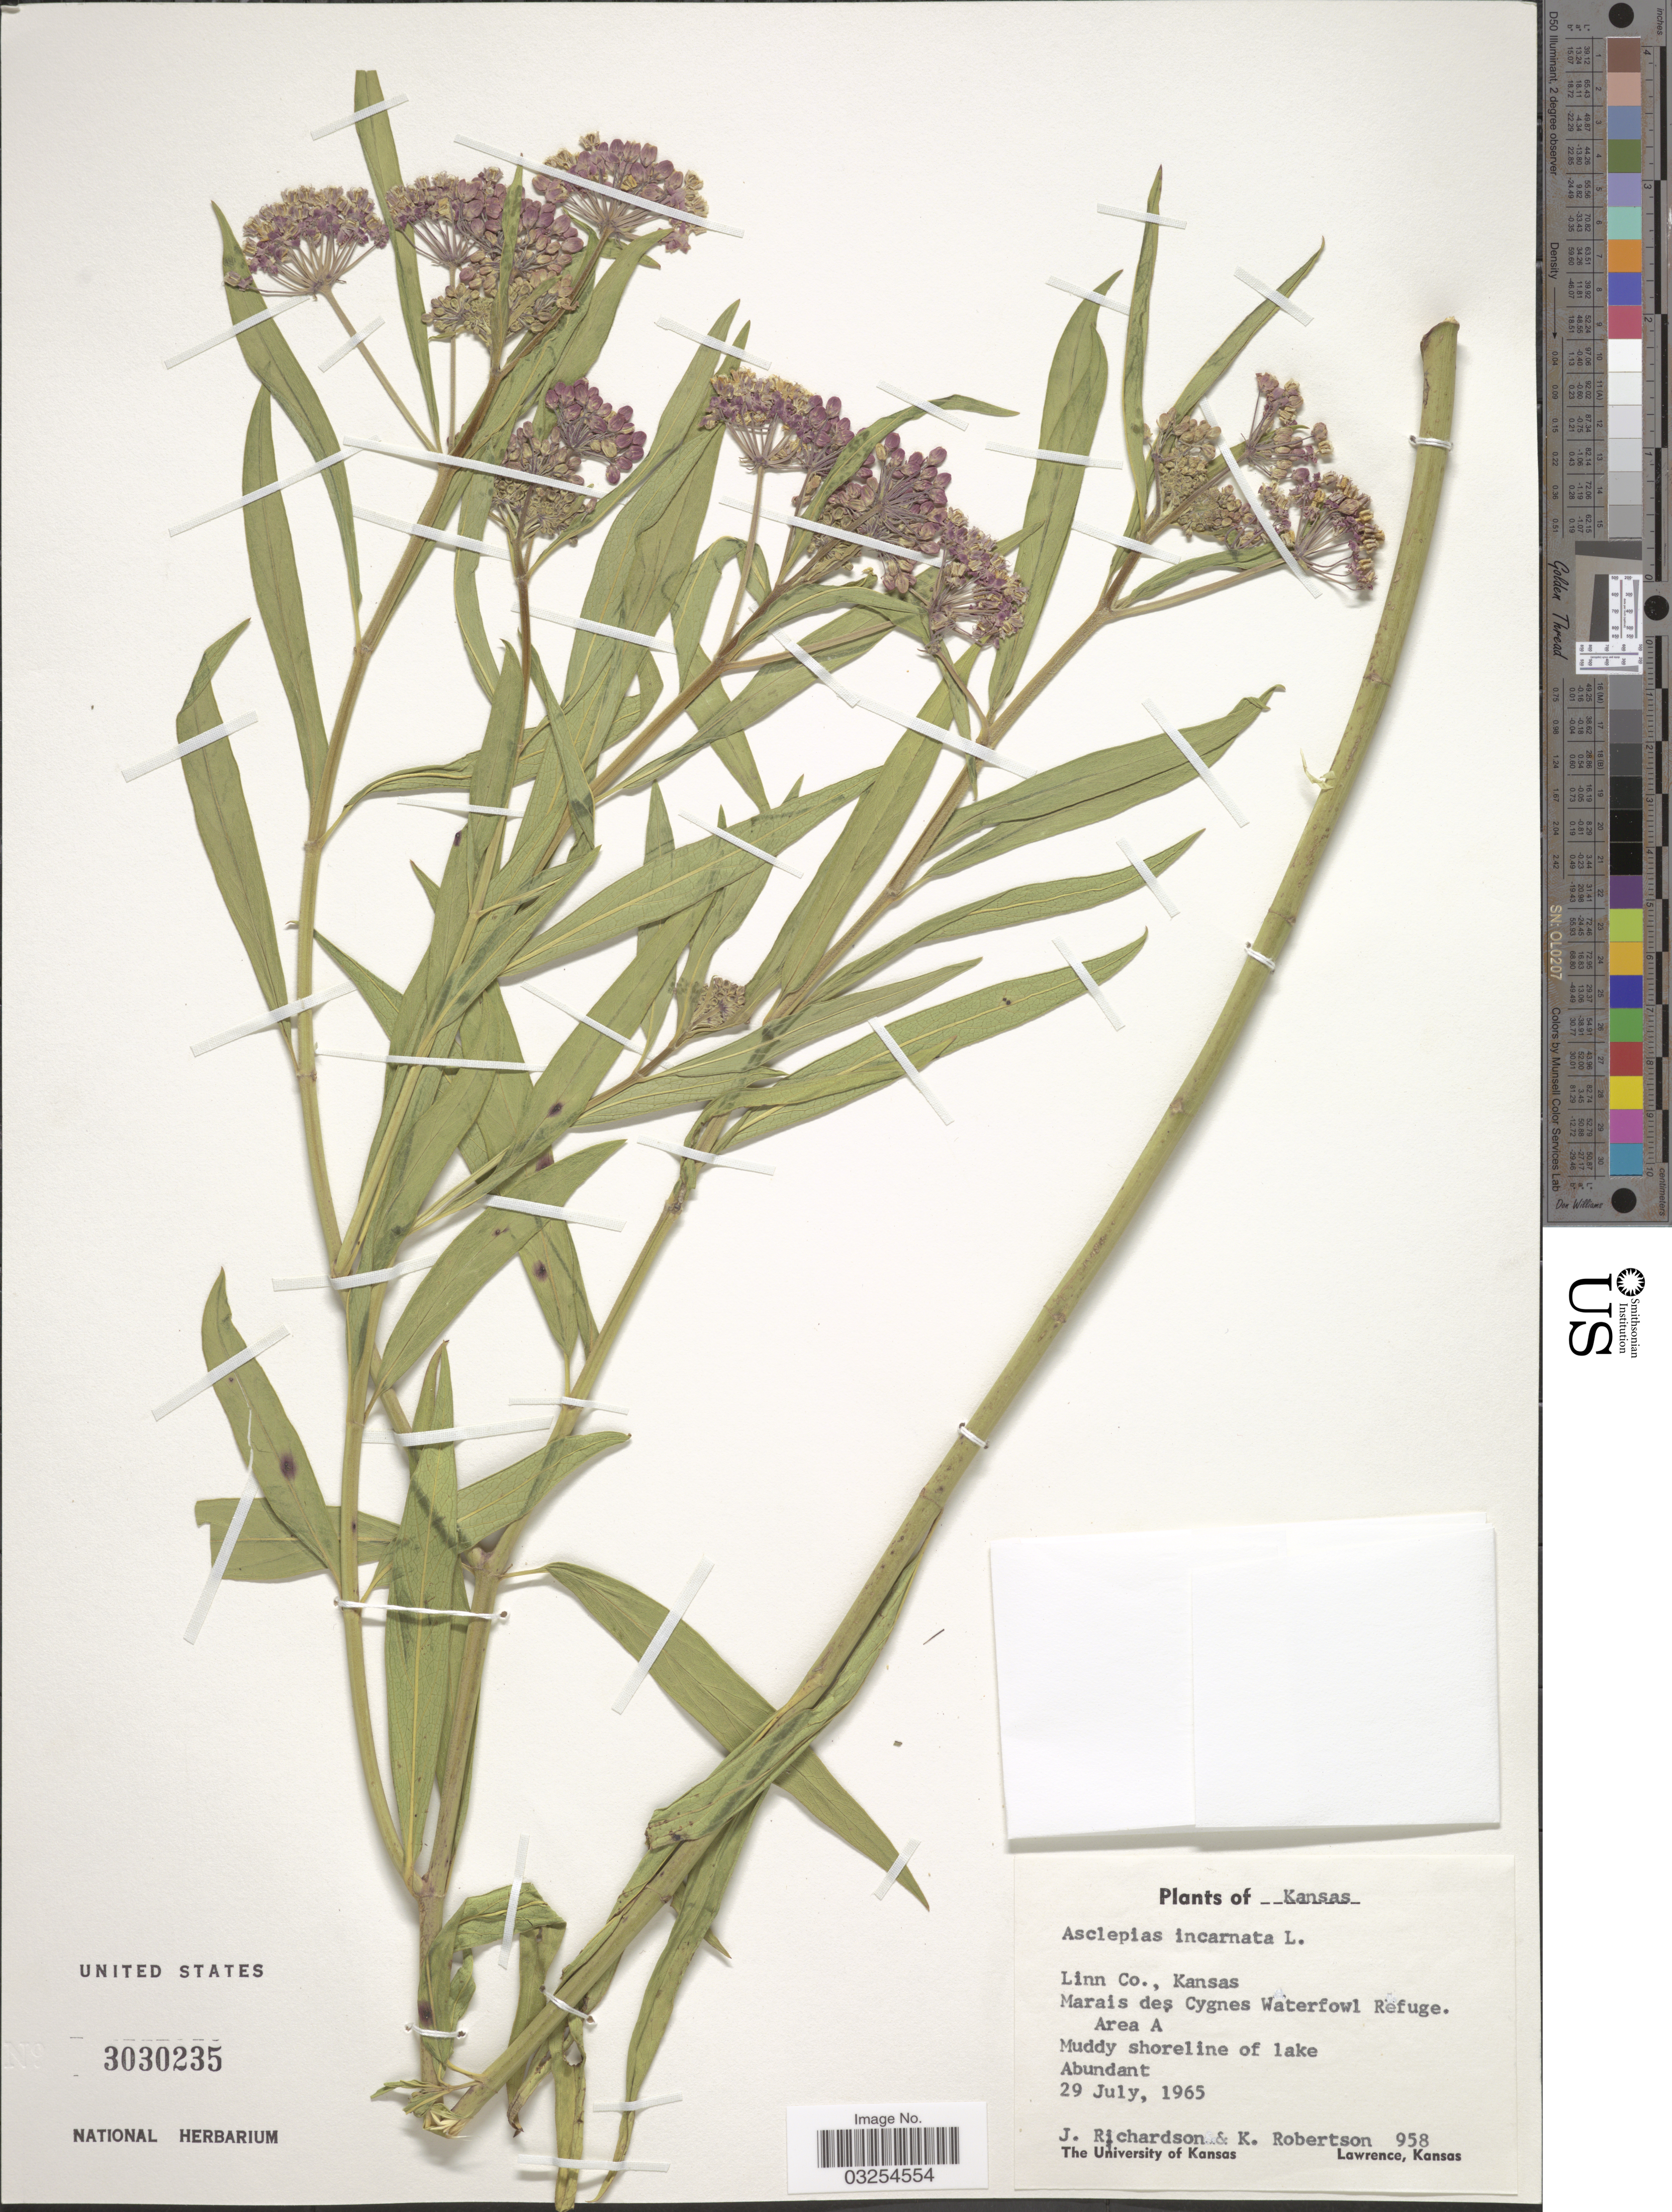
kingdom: Plantae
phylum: Tracheophyta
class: Magnoliopsida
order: Gentianales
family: Apocynaceae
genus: Asclepias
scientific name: Asclepias incarnata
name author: L.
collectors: J. Richardson & K. Robertson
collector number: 958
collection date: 1965-07-29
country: United States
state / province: Kansas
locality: Linn Co. Marais des Cygnes Waterfowl Refuge. Area A.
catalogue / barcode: US 3030235